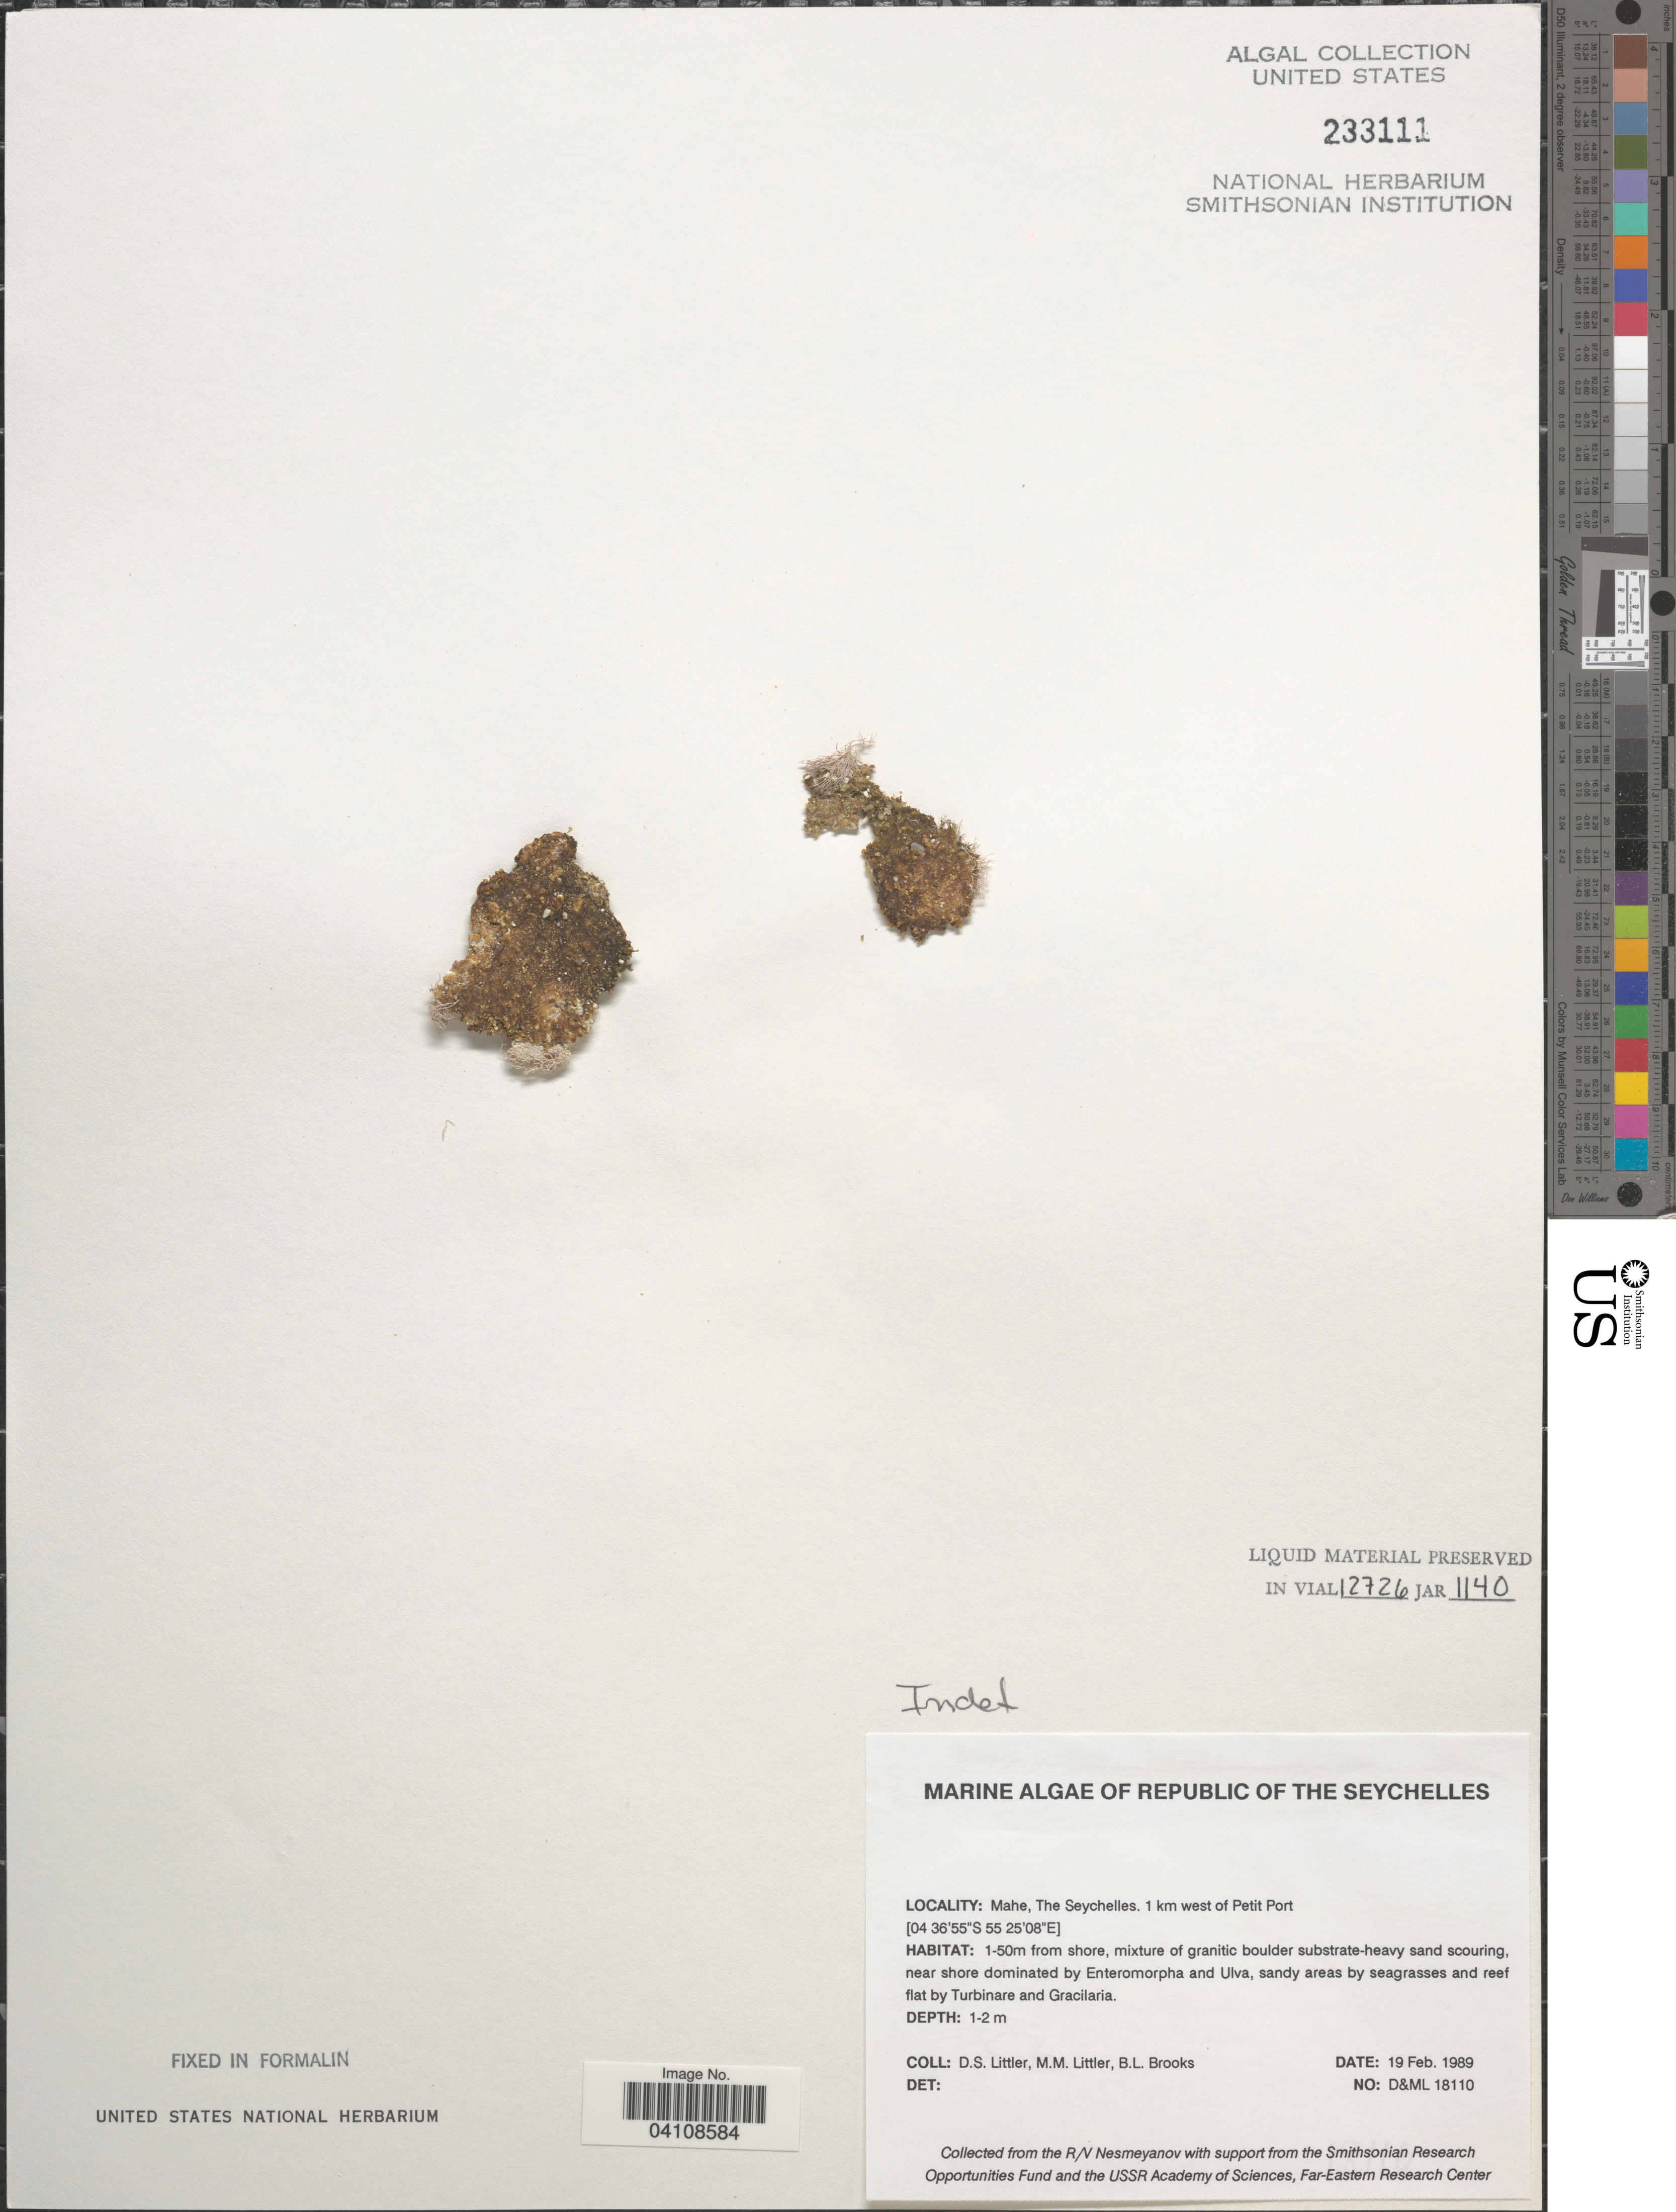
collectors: D. S. Littler & B. Brooks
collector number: D&ML18110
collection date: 1989-02-19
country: Seychelles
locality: Republic of The Seychelles. Mahe. 1 km west of Petit Port. 1-50m from shore.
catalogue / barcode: US 233111